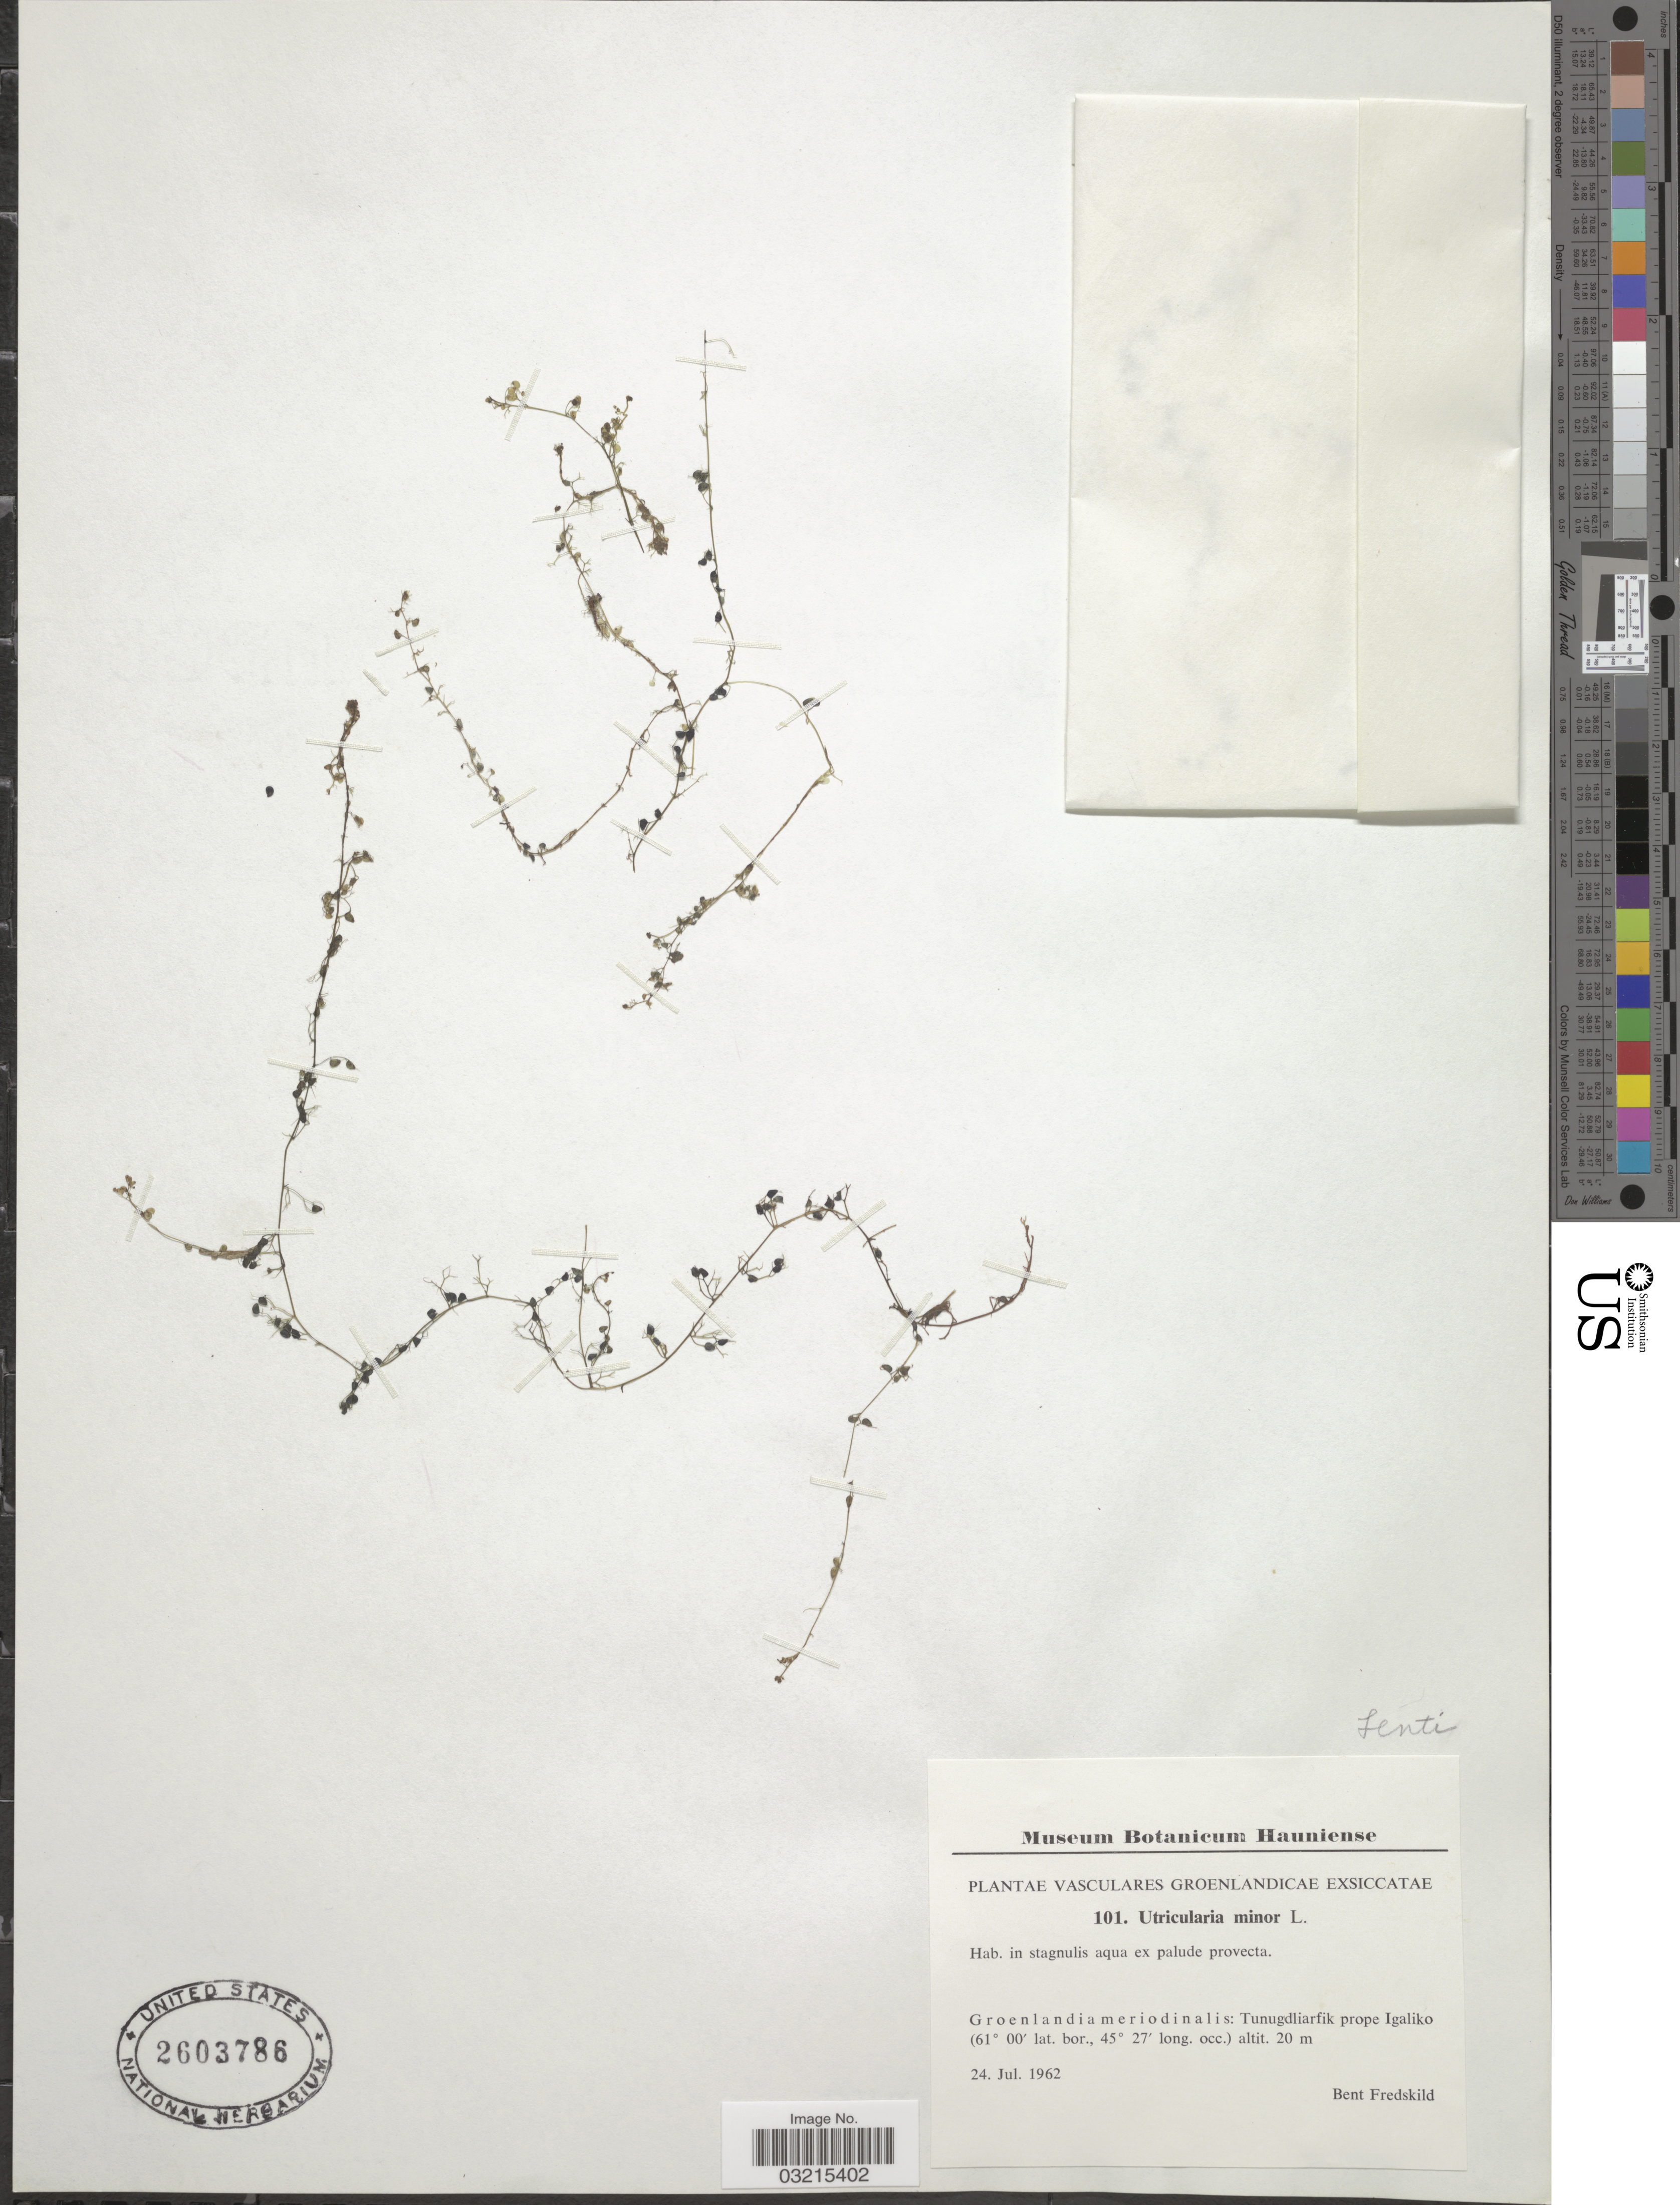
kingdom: Plantae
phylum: Tracheophyta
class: Magnoliopsida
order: Lamiales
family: Lentibulariaceae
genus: Utricularia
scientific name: Utricularia minor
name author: L.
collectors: B. Fredskild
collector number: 101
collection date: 1962-07-24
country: Greenland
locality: Groenlandia meriodinalis: Tunugdliarfik prope Igaliko.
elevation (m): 20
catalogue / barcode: US 2603786